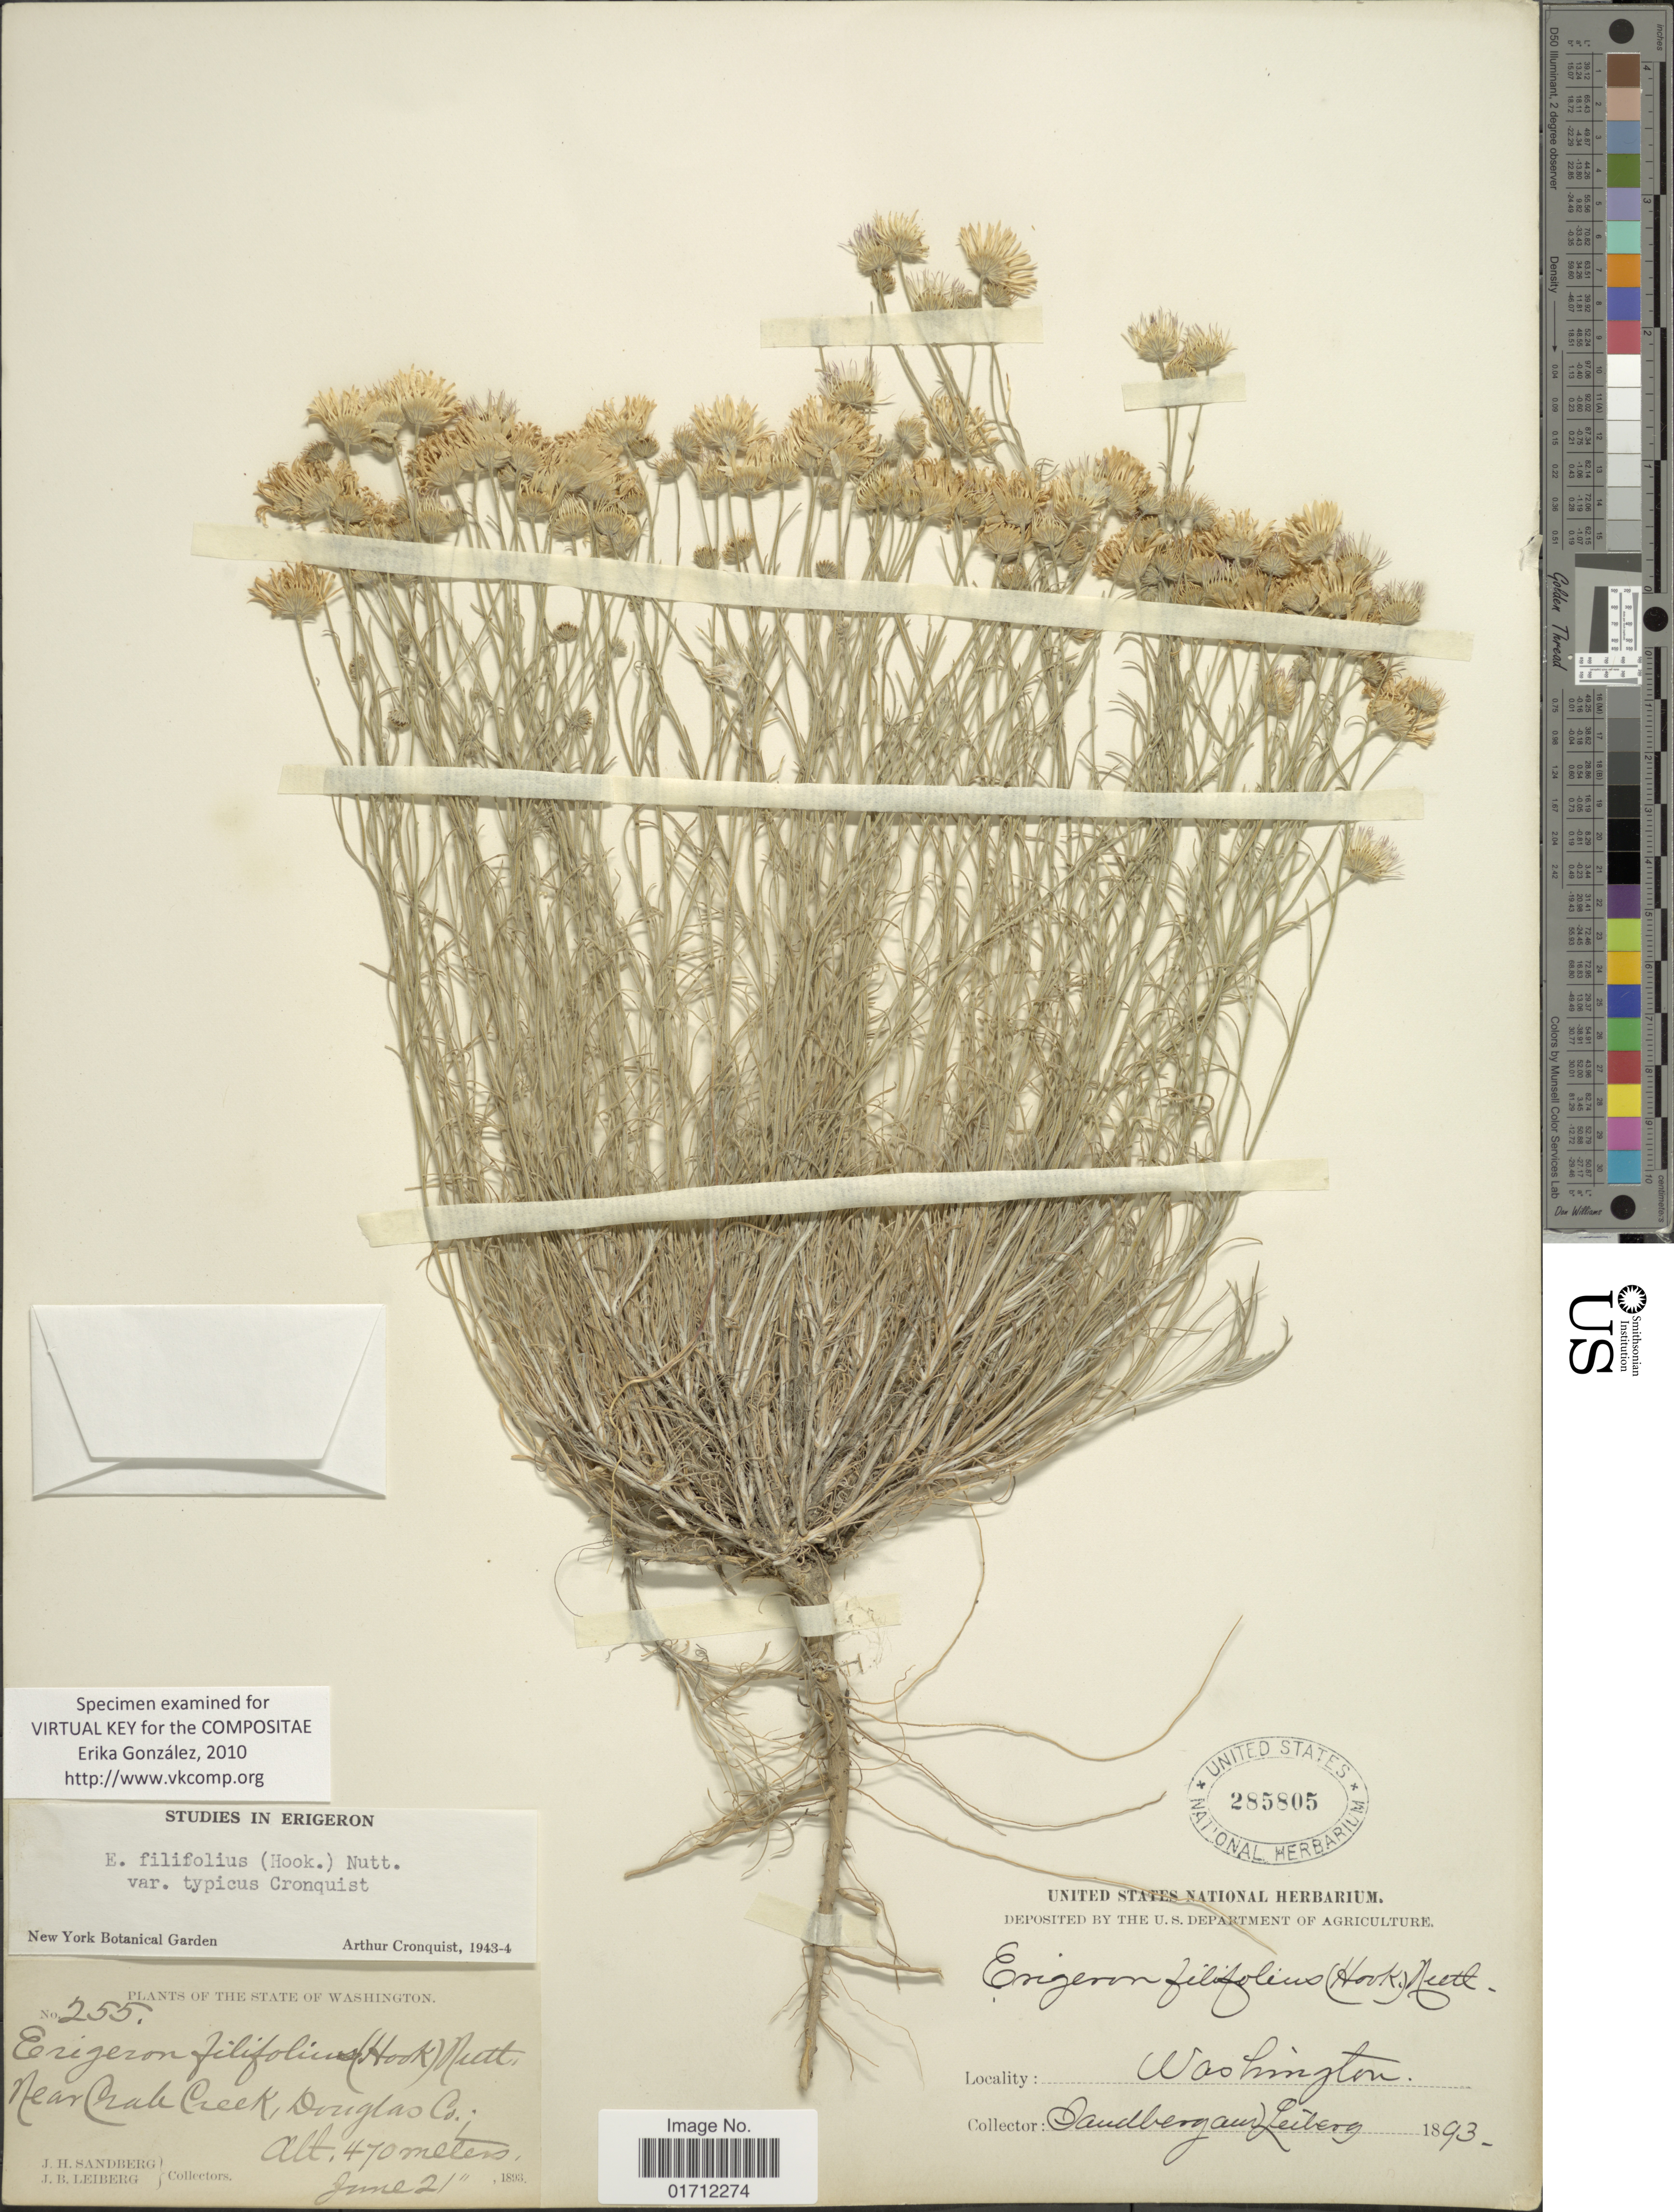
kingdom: Plantae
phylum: Tracheophyta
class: Magnoliopsida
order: Asterales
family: Asteraceae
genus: Erigeron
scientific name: Erigeron filifolius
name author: (Hook.) Nutt.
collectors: J. Sanberg & J. B. Leiberg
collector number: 255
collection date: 1893-06-21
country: United States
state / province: Washington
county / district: Douglas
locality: Near Crale Creek, Douglas Co.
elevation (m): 470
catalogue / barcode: US 285805